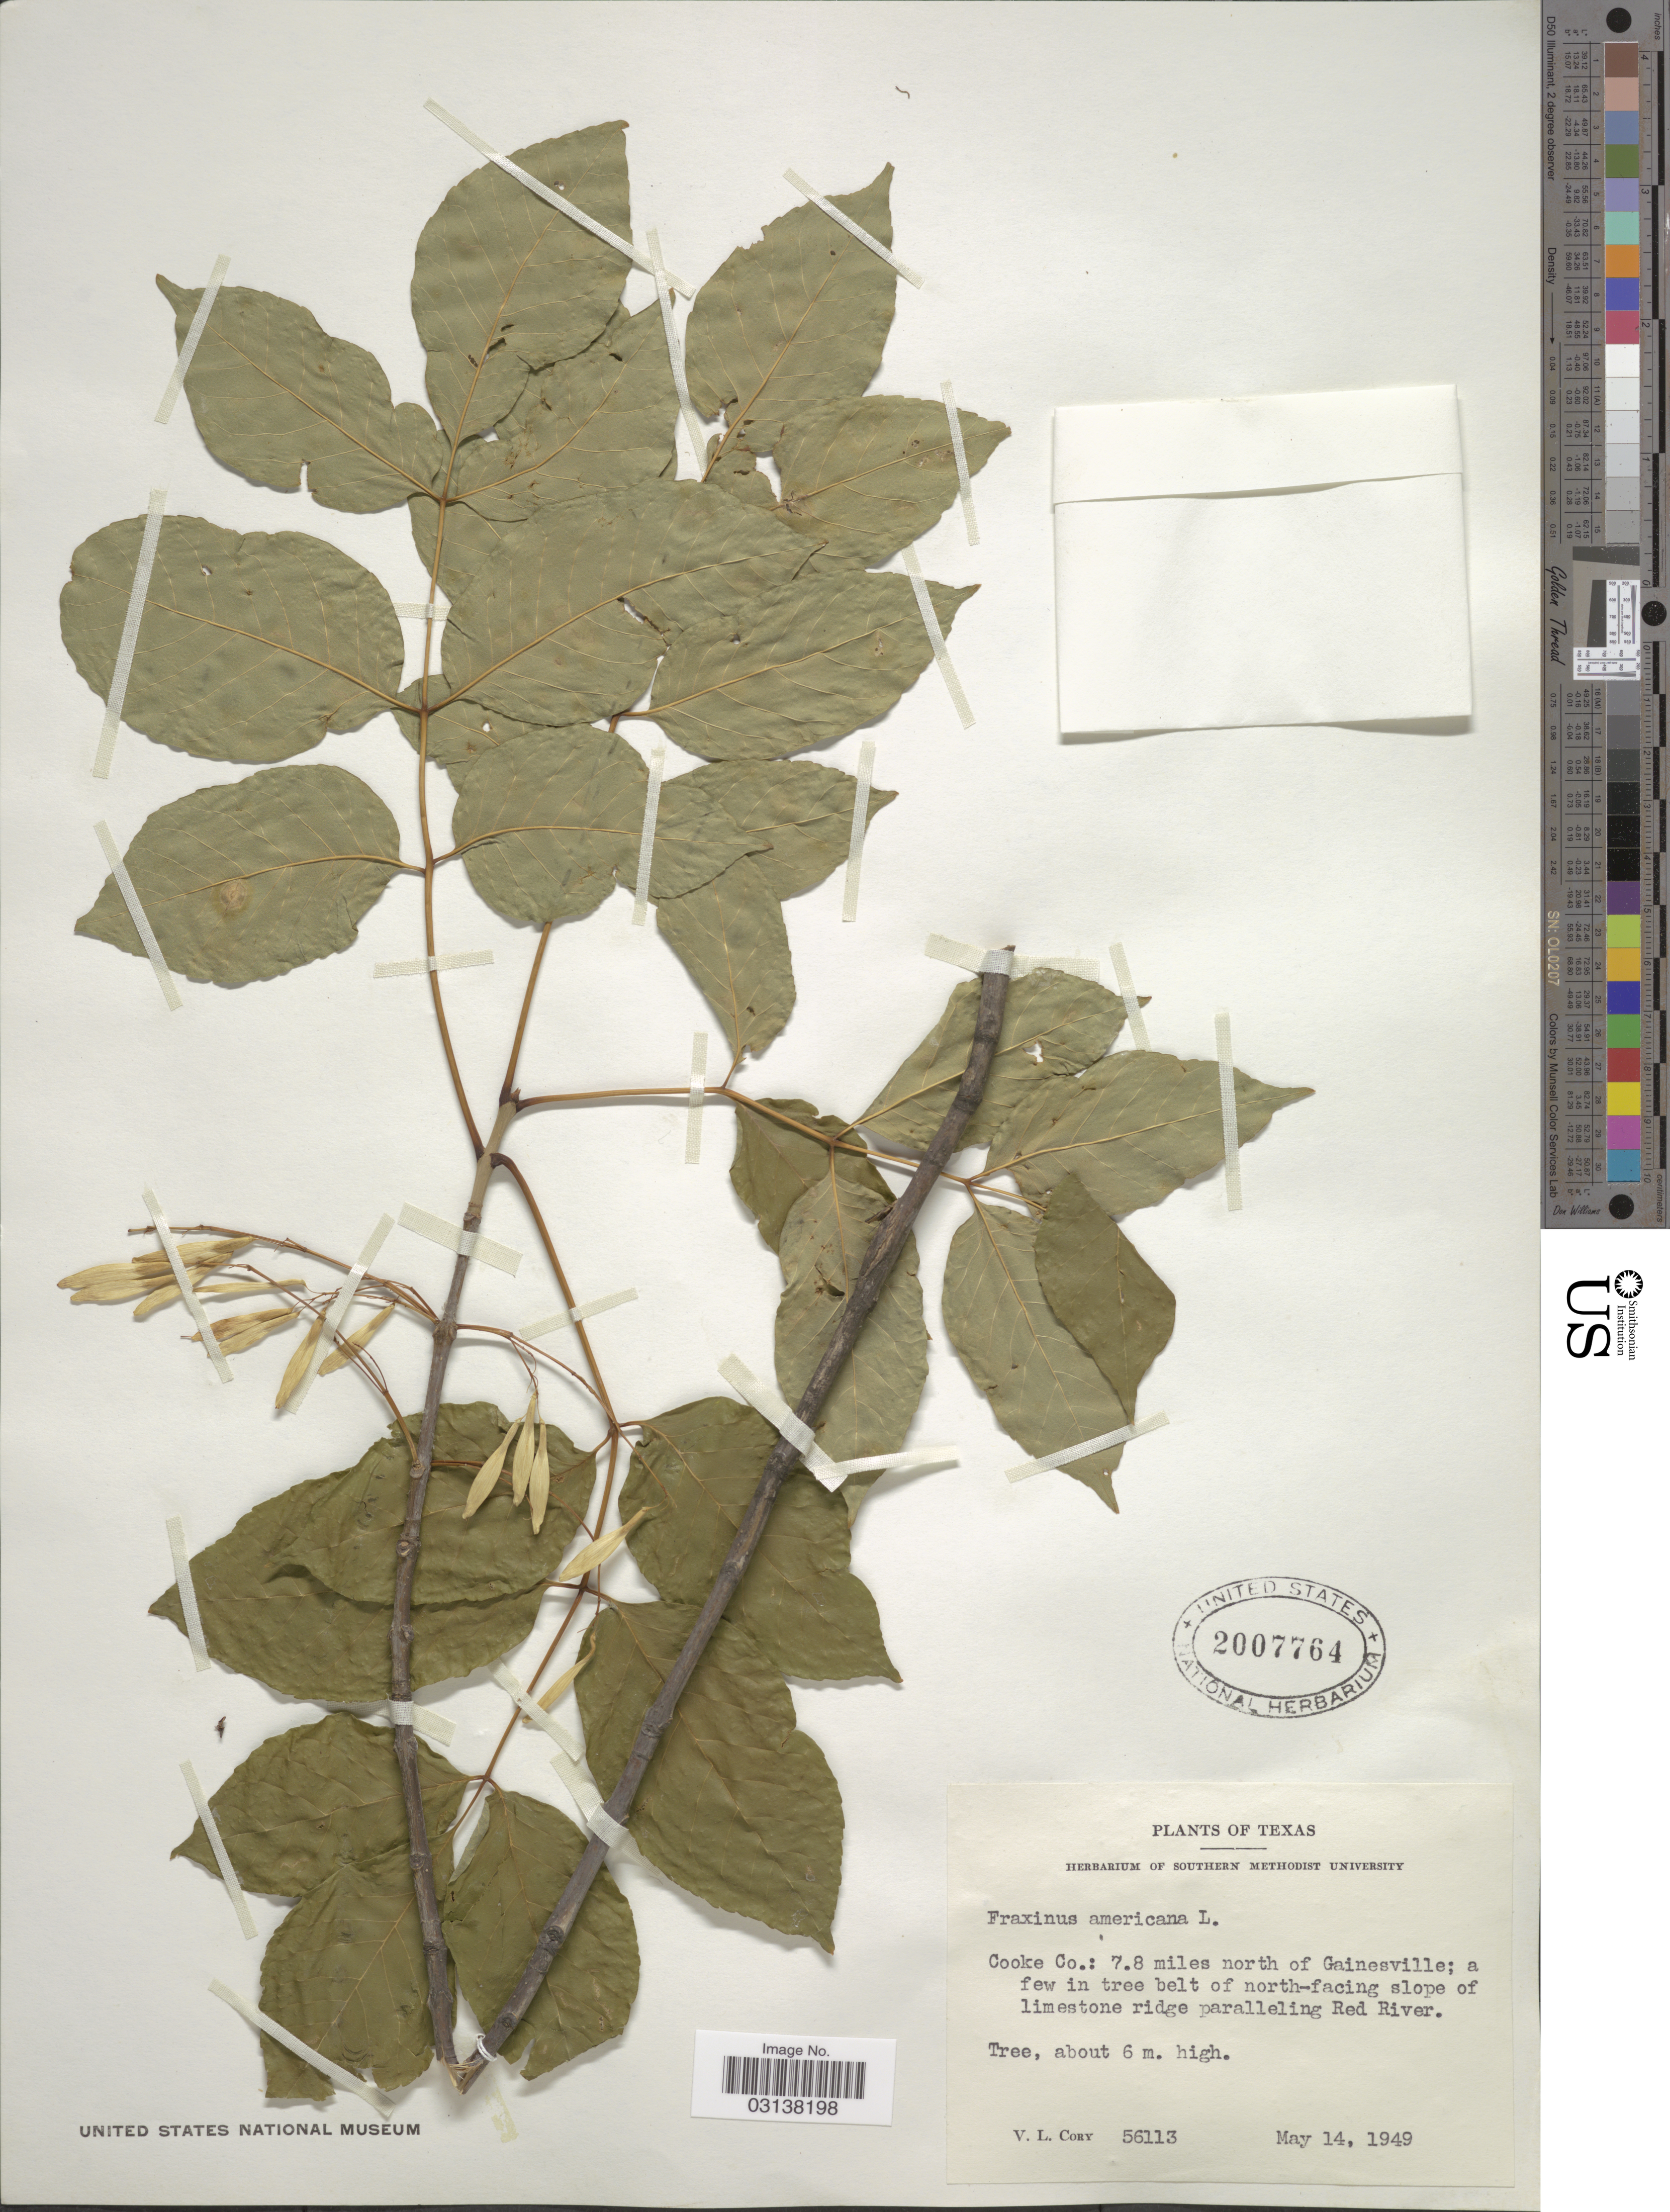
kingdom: Plantae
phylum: Tracheophyta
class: Magnoliopsida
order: Lamiales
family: Oleaceae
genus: Fraxinus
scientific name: Fraxinus albicans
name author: Buckley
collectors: V. Cory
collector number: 56113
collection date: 1949-05-14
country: United States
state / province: Texas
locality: Cooke Co.: 7.8 miles north of Gainesville; a few in tree belt of north-facing slope of limestone ridge paralleling Red River.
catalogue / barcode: US 2007764